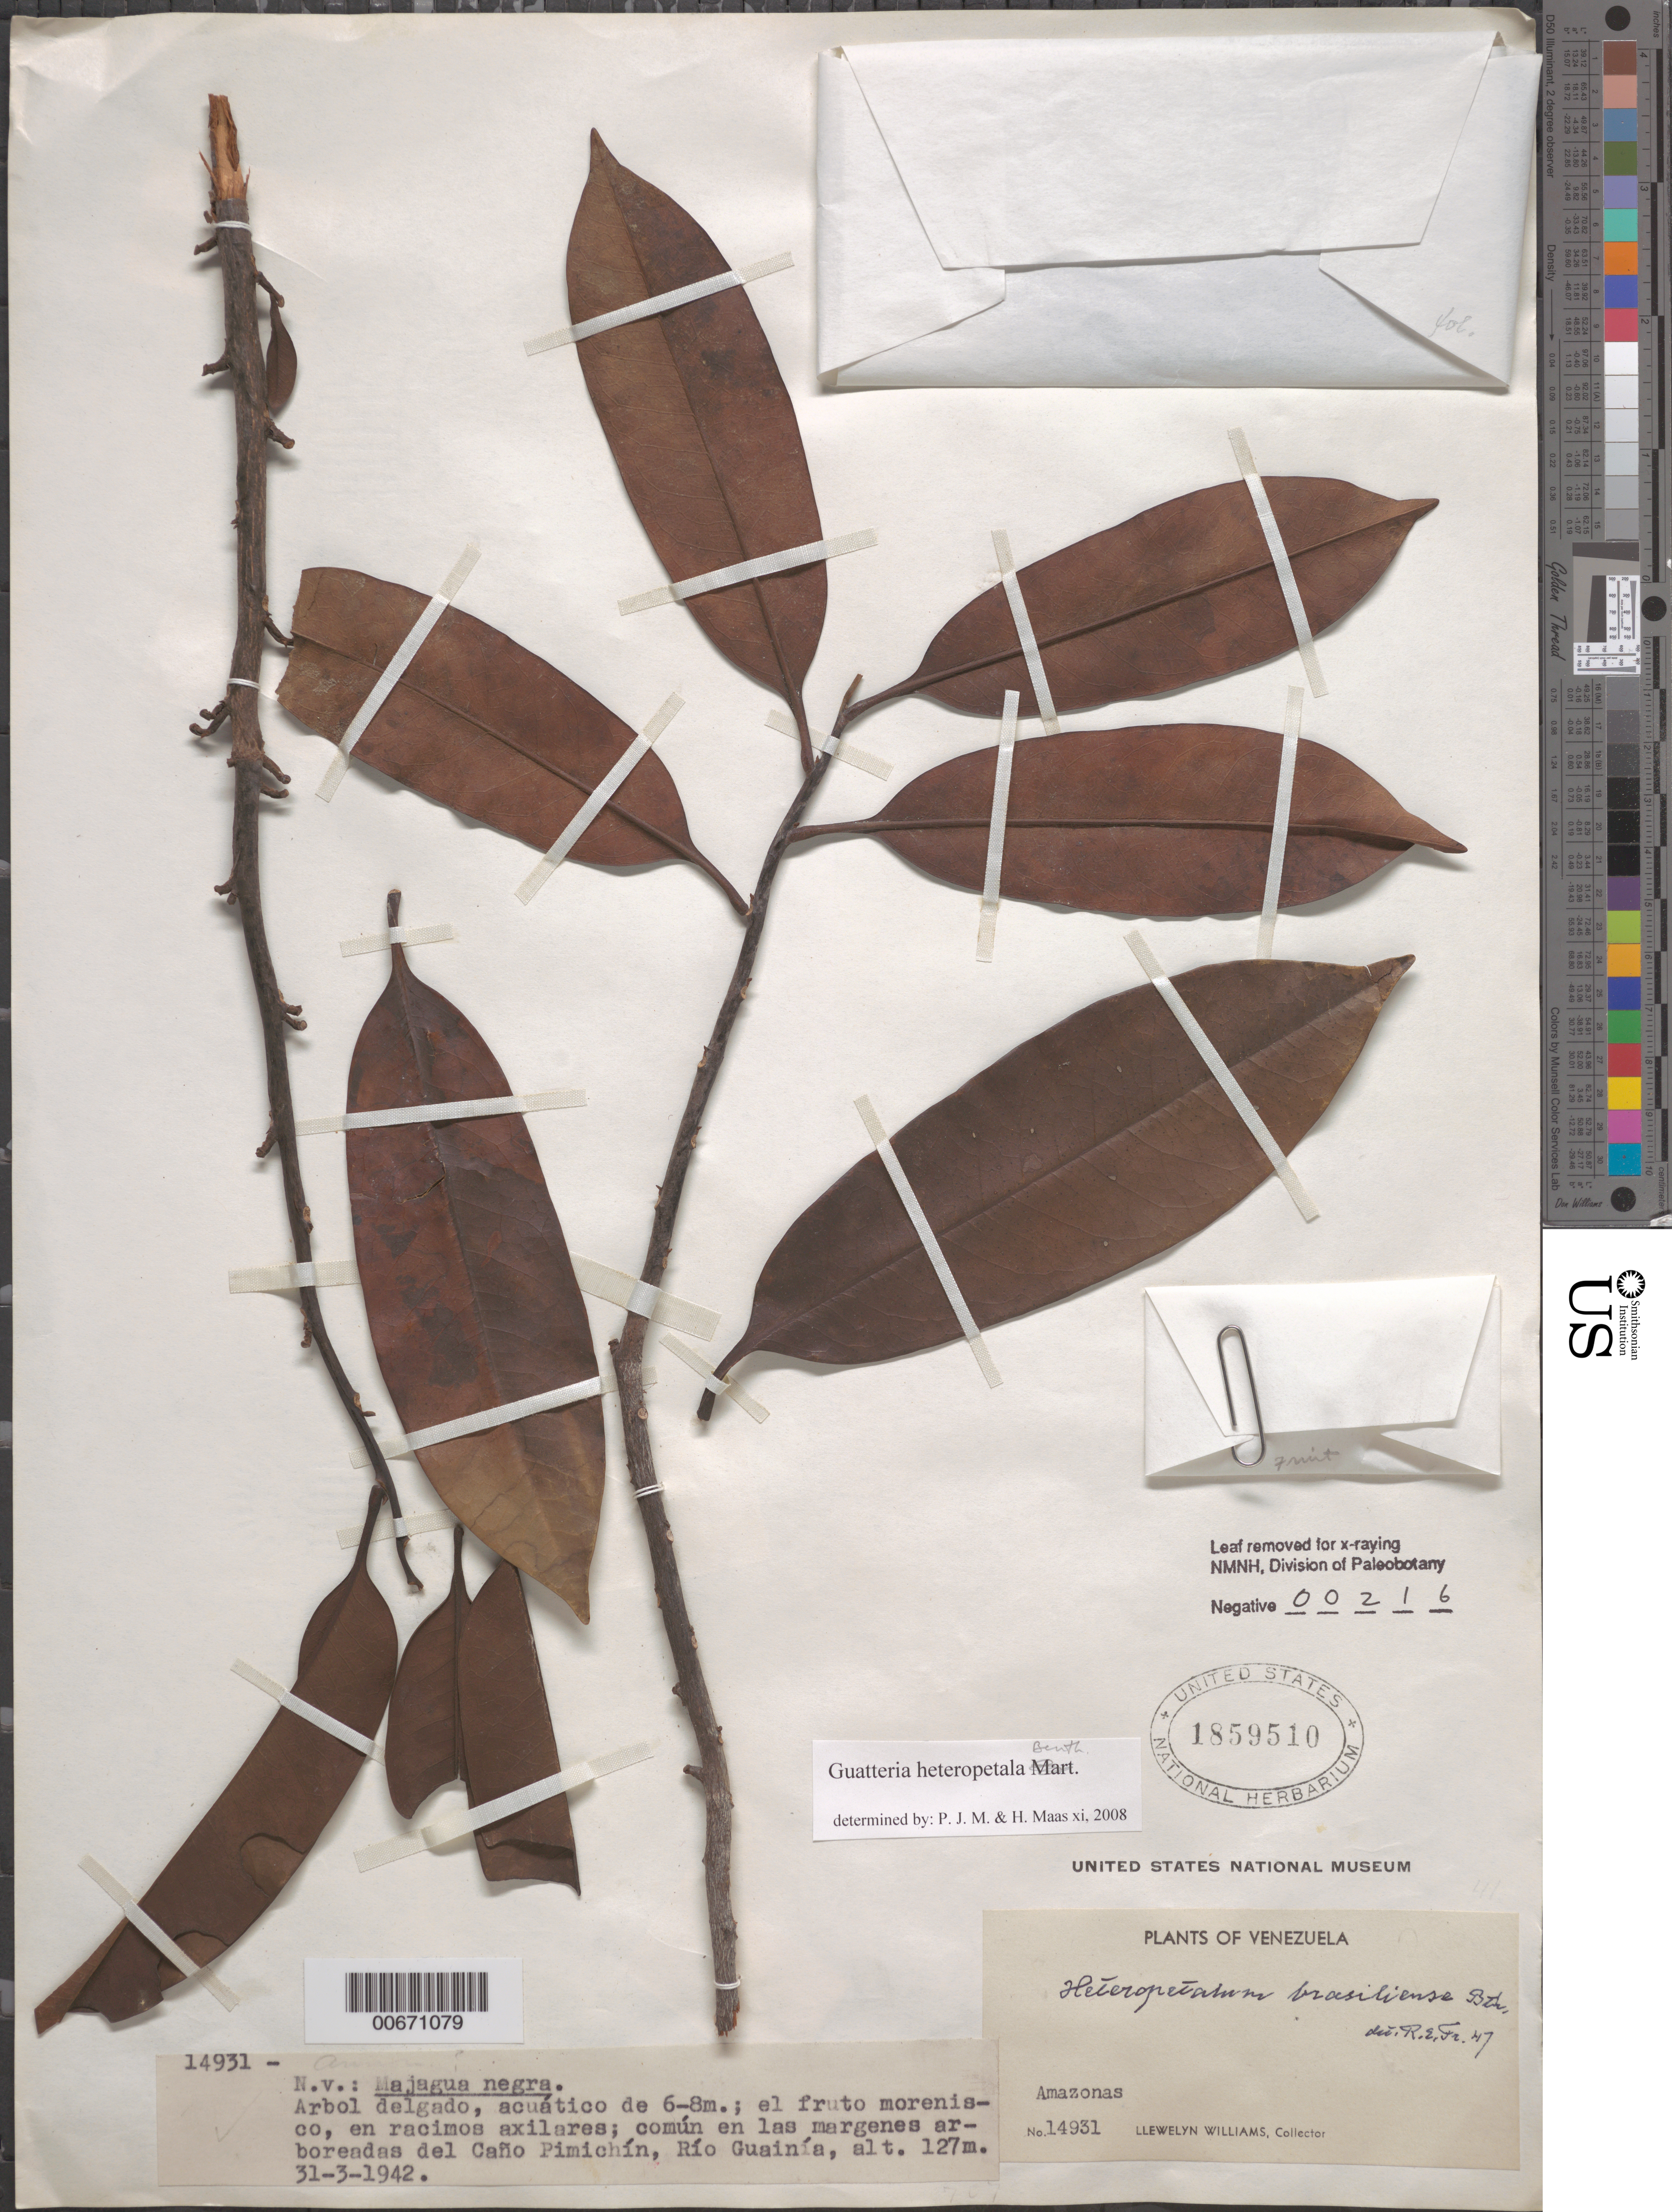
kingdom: Plantae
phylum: Tracheophyta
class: Magnoliopsida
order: Magnoliales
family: Annonaceae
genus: Guatteria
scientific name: Guatteria heteropetala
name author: Benth.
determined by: Maas, Paul J.; Maas, H.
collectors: Ll. Williams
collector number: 14931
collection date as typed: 31-Mar-42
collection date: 1942-03-31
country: Venezuela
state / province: Amazonas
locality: Caño Pimichín, Río Guainía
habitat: Margen arboreada del caño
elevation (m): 120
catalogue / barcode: US 1859510